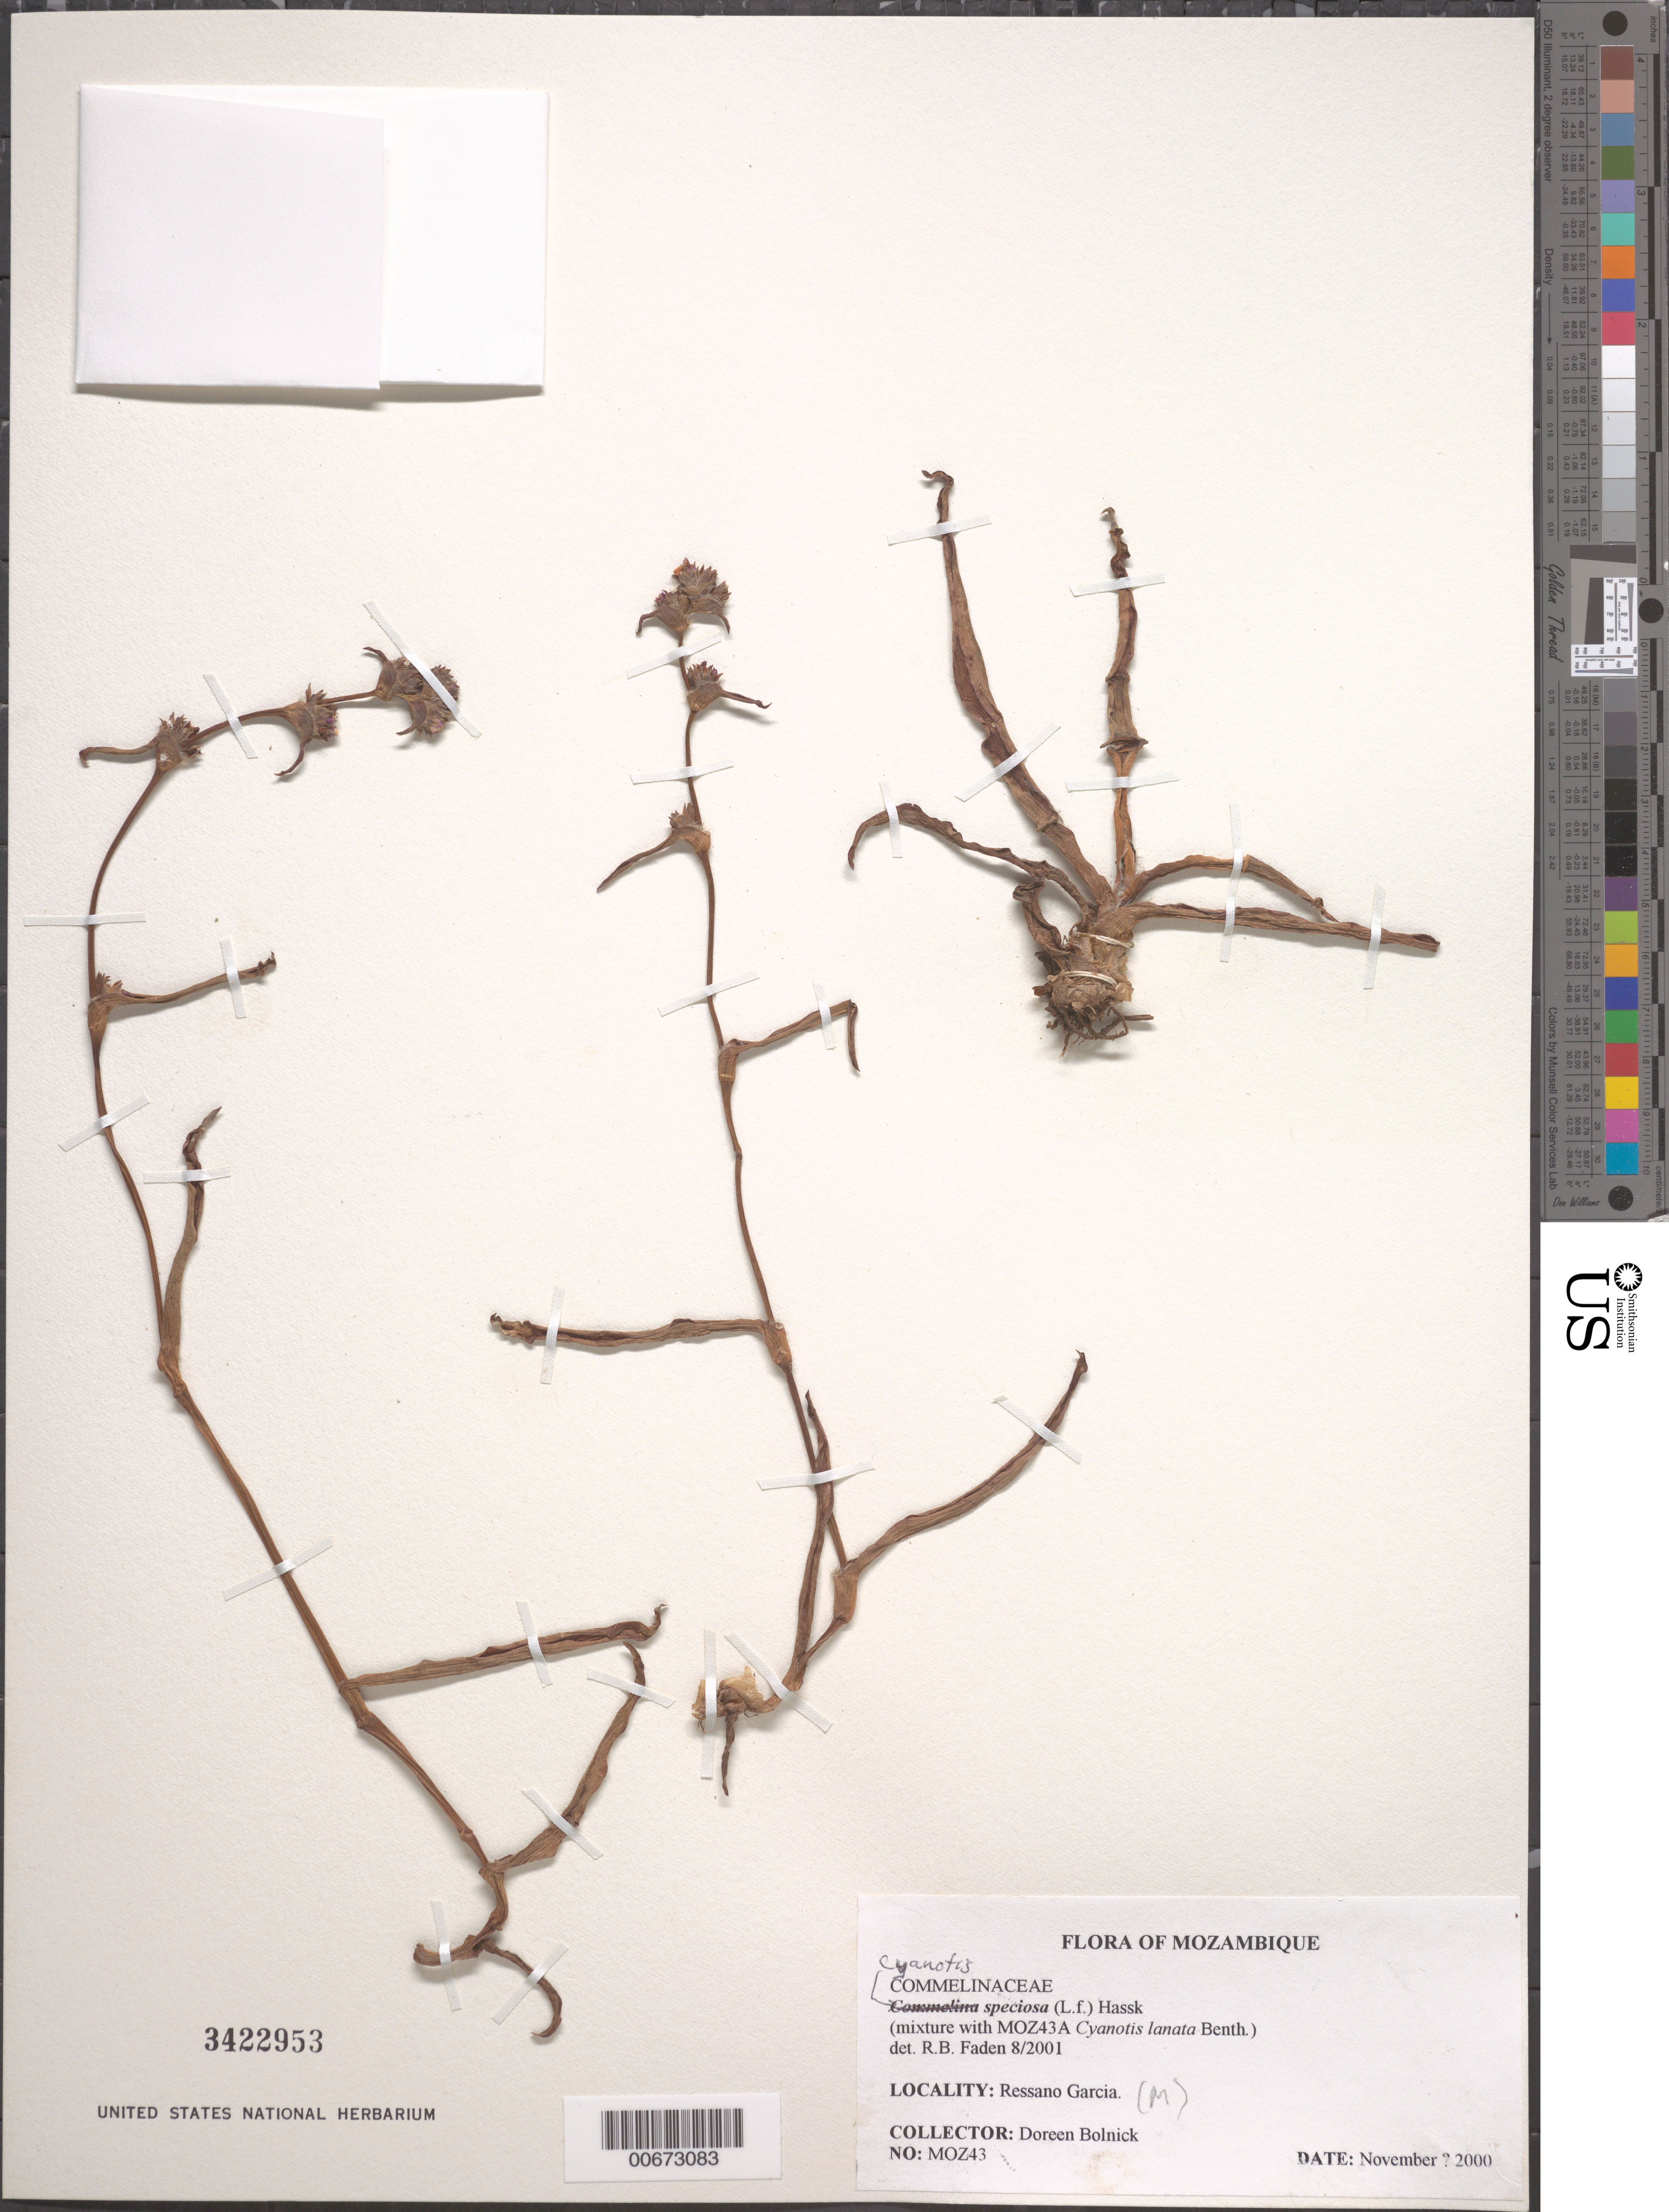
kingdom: Plantae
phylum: Tracheophyta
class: Liliopsida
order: Commelinales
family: Commelinaceae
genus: Cyanotis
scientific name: Cyanotis speciosa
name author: (L. f.) Hassk.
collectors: D. Bolnick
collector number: MOZ43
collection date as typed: Nov 2000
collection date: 2000-11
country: Mozambique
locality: Ressano Garcia.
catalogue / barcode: US 3422953